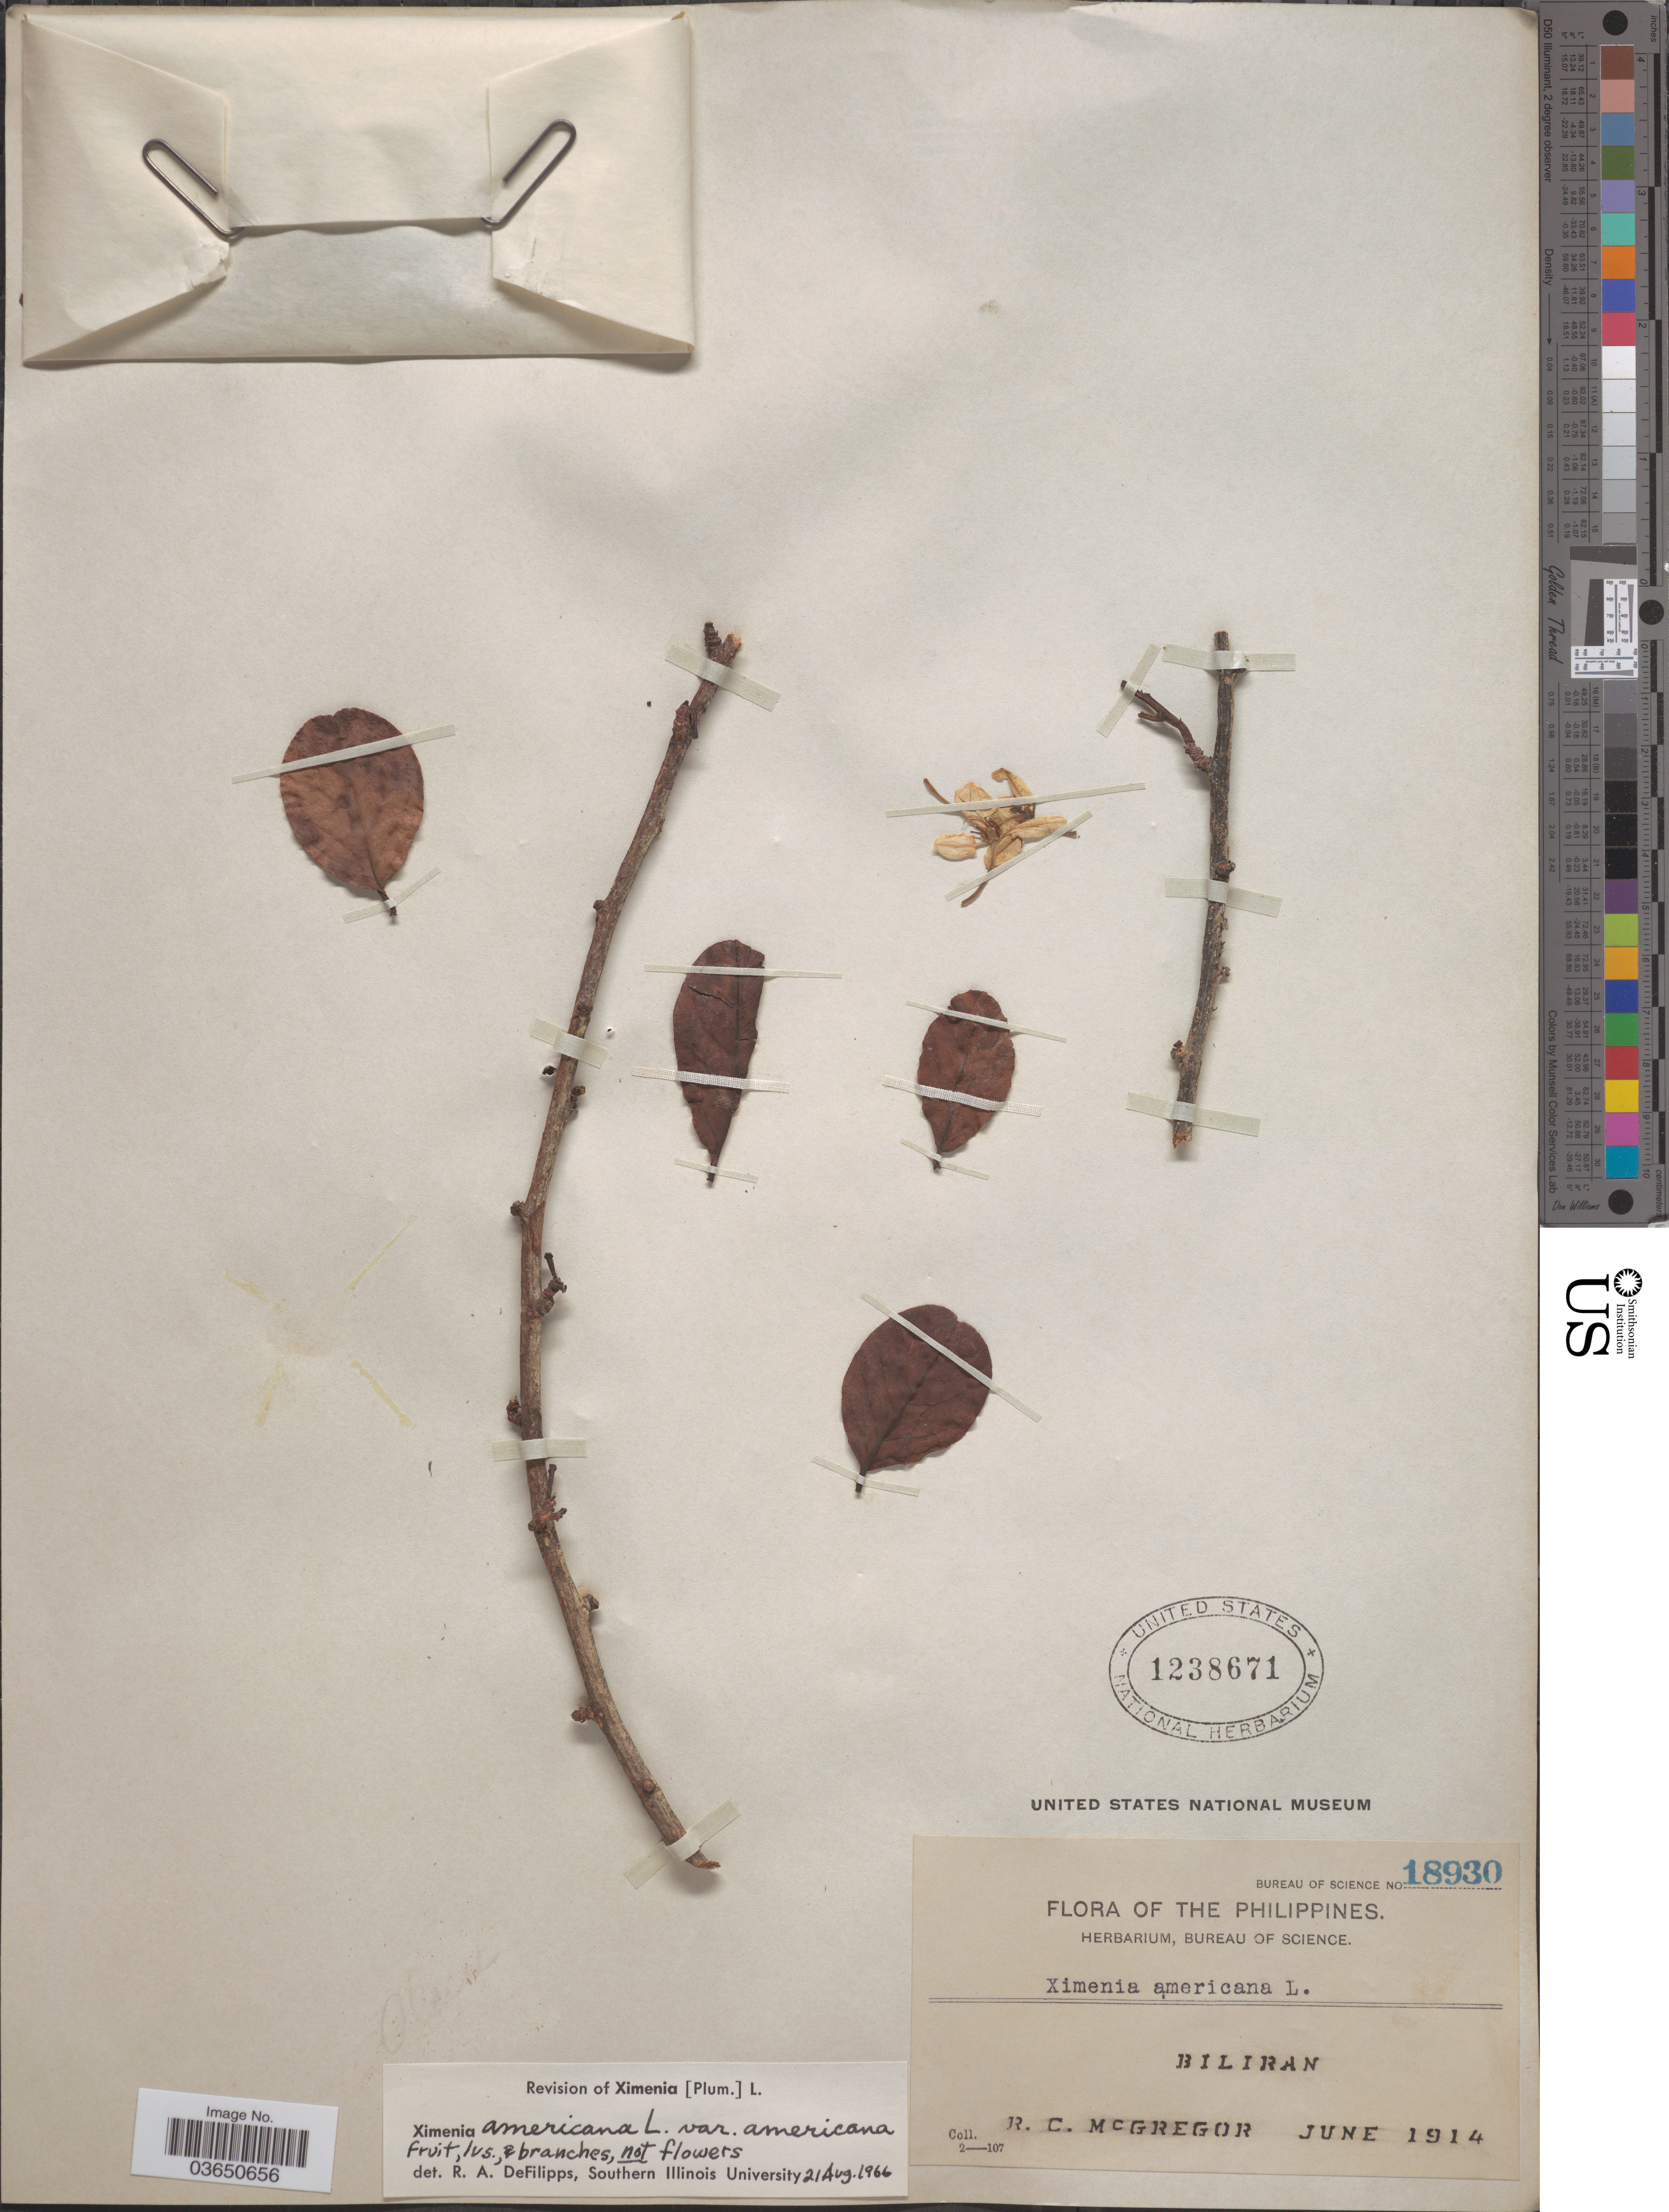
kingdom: Plantae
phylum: Tracheophyta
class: Magnoliopsida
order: Santalales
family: Ximeniaceae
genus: Ximenia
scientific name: Ximenia americana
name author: L.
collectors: R. C. McGregor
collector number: Bureau of Science 18930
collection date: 1914-06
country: Philippines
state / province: Eastern Visayas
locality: Biliran.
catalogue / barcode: US 1238671